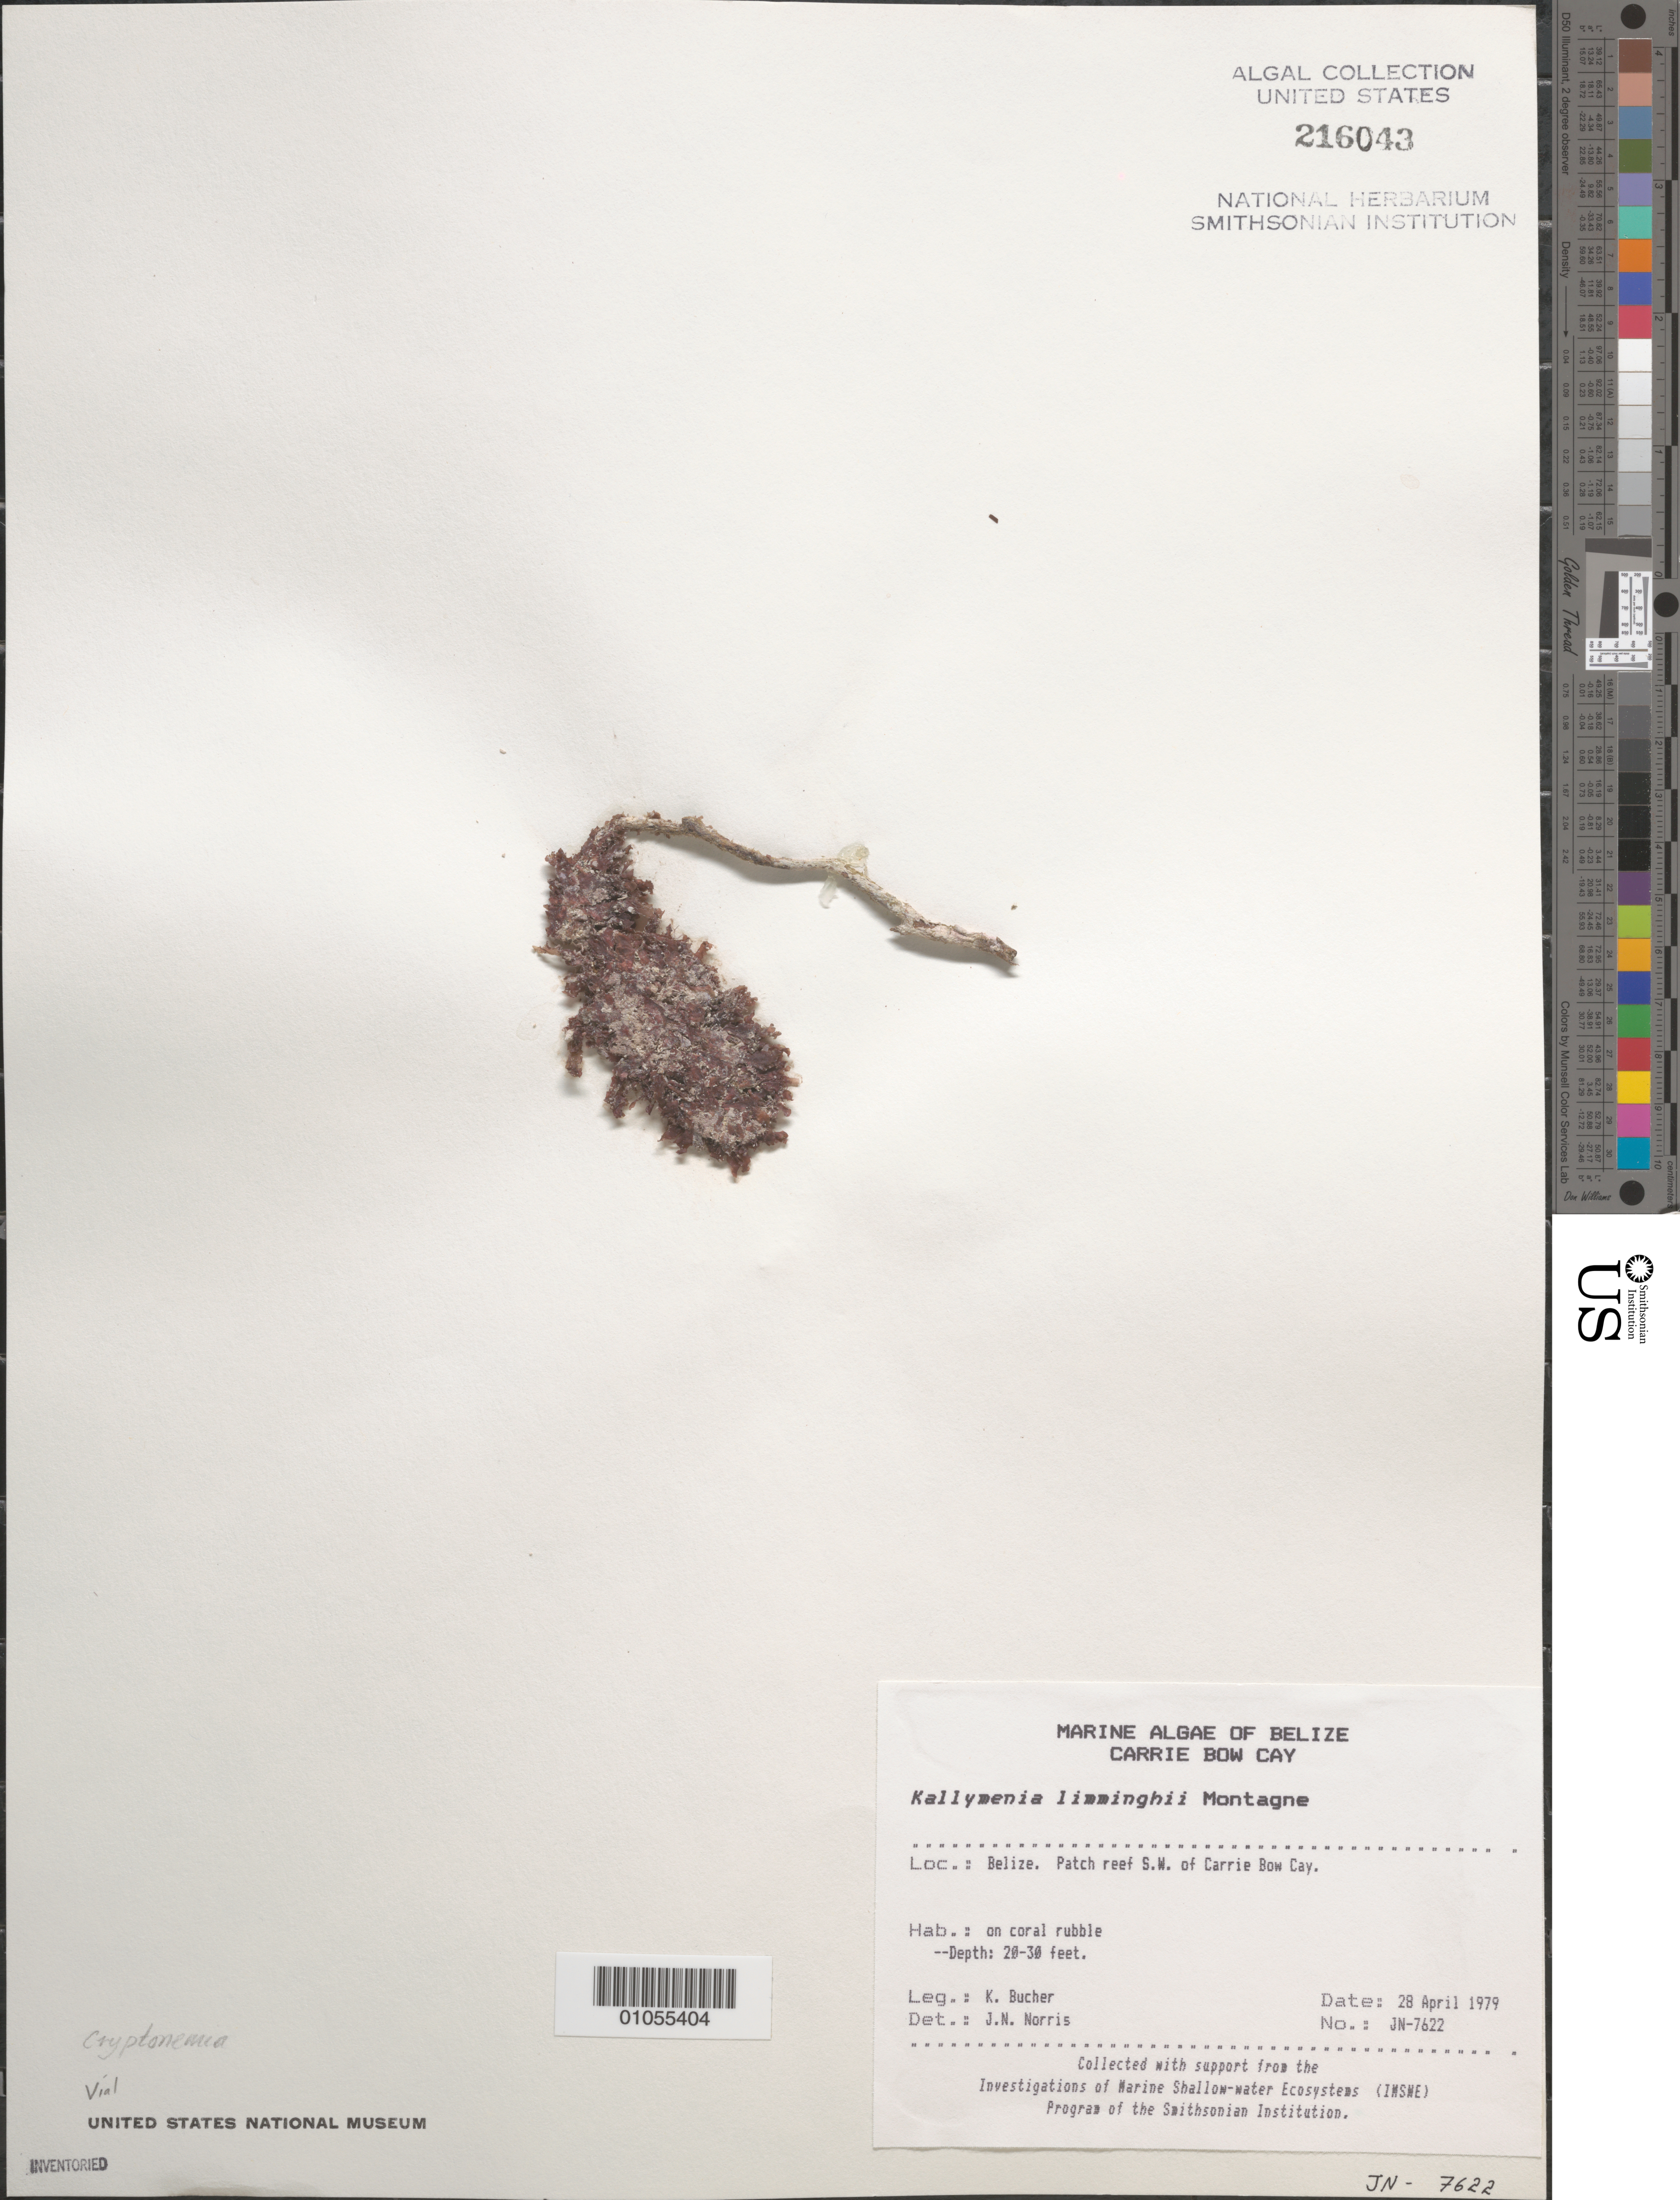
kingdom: Plantae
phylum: Rhodophyta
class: Florideophyceae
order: Gigartinales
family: Kallymeniaceae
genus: Kallymenia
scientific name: Kallymenia limminghei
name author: Mont.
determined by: Norris, James N.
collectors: K. E. Bucher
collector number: JN-7622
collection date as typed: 28 Apr 1979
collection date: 1979-04-28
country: Belize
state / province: Stann Creek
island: Carrie Bow Cay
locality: Patch reef southwest of Carrie Bow Cay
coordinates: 16 48'N, 88 05'W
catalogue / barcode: US 216043